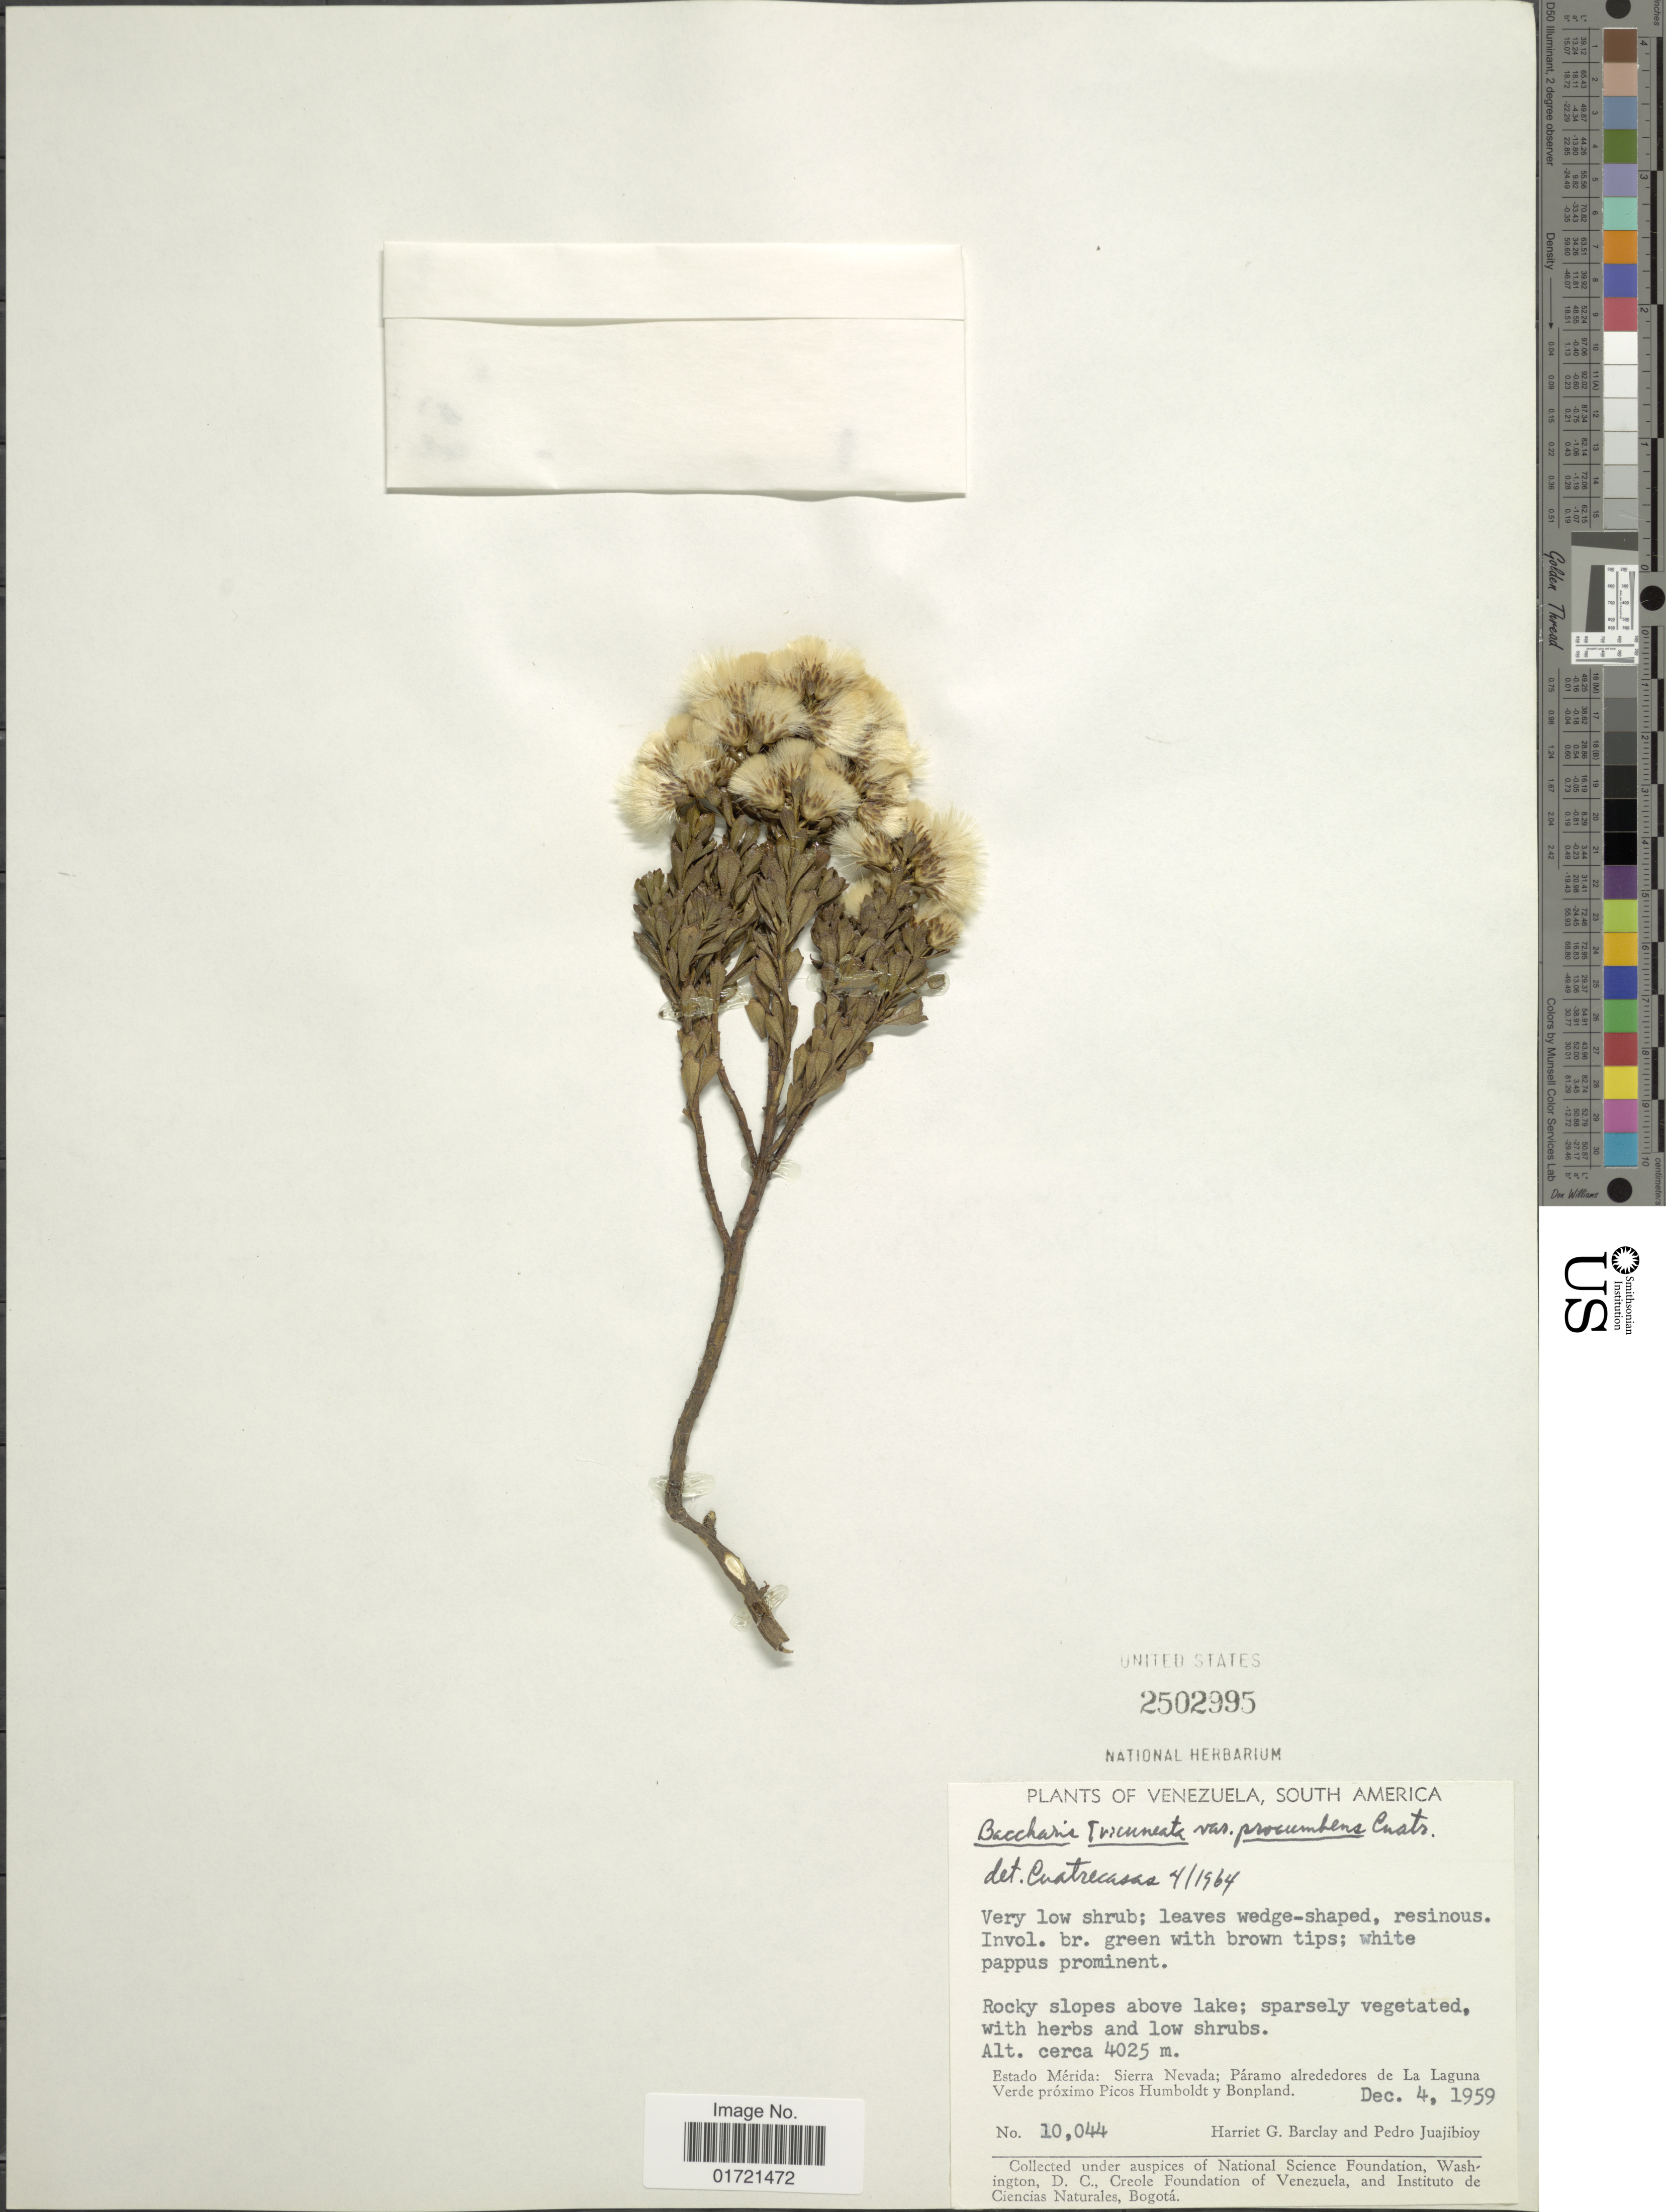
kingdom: Plantae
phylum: Tracheophyta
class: Magnoliopsida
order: Asterales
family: Asteraceae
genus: Baccharis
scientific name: Baccharis tricuneata f. procumbens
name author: Cuatrec.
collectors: H. G. Barclay & P. Juajibioy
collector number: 10044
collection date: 1959-12-04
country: Venezuela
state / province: Mérida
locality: Sierra Nevada; Paramo alrededores de La Laguna Verde proximo Picos Humboldt y Bonpland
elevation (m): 7158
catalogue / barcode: US 2502995